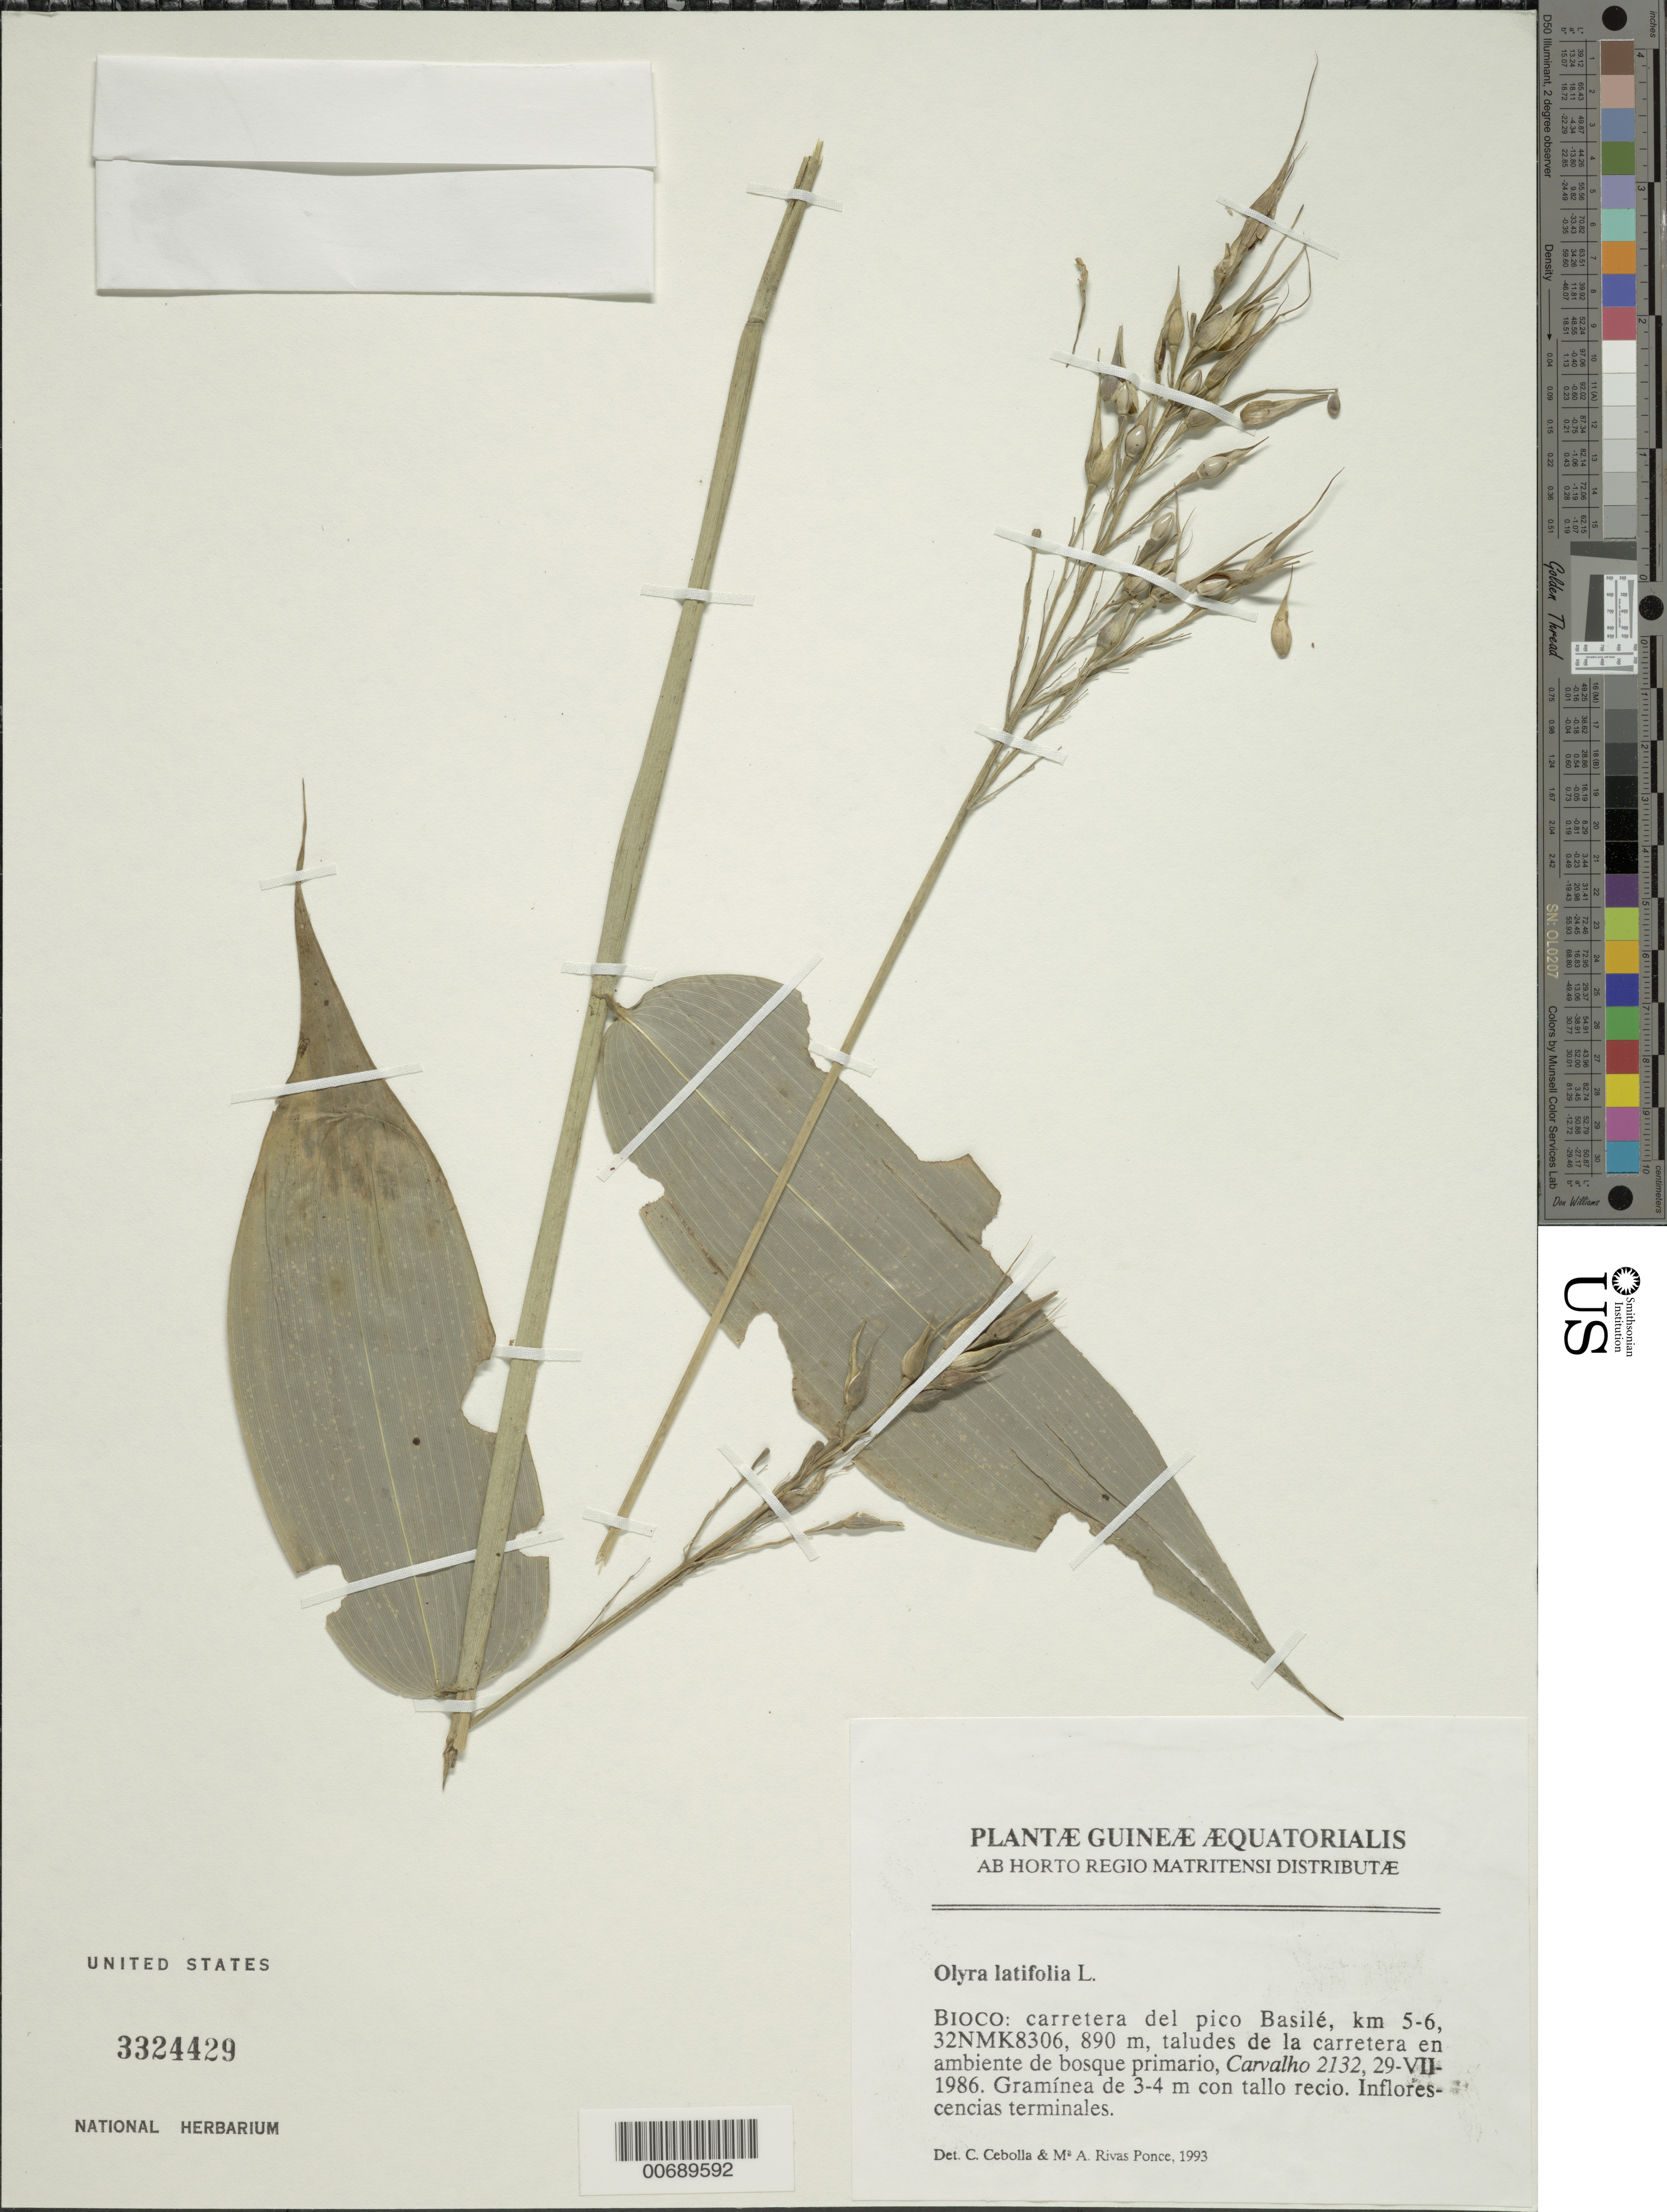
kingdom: Plantae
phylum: Tracheophyta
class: Liliopsida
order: Poales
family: Poaceae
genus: Olyra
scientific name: Olyra latifolia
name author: L.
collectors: A. M. Carvalho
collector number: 2132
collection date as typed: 29 Jul 1986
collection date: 1986-07-29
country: Equatorial Guinea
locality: Bioco, Basile. 32NMK8306.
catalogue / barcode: US 3324429